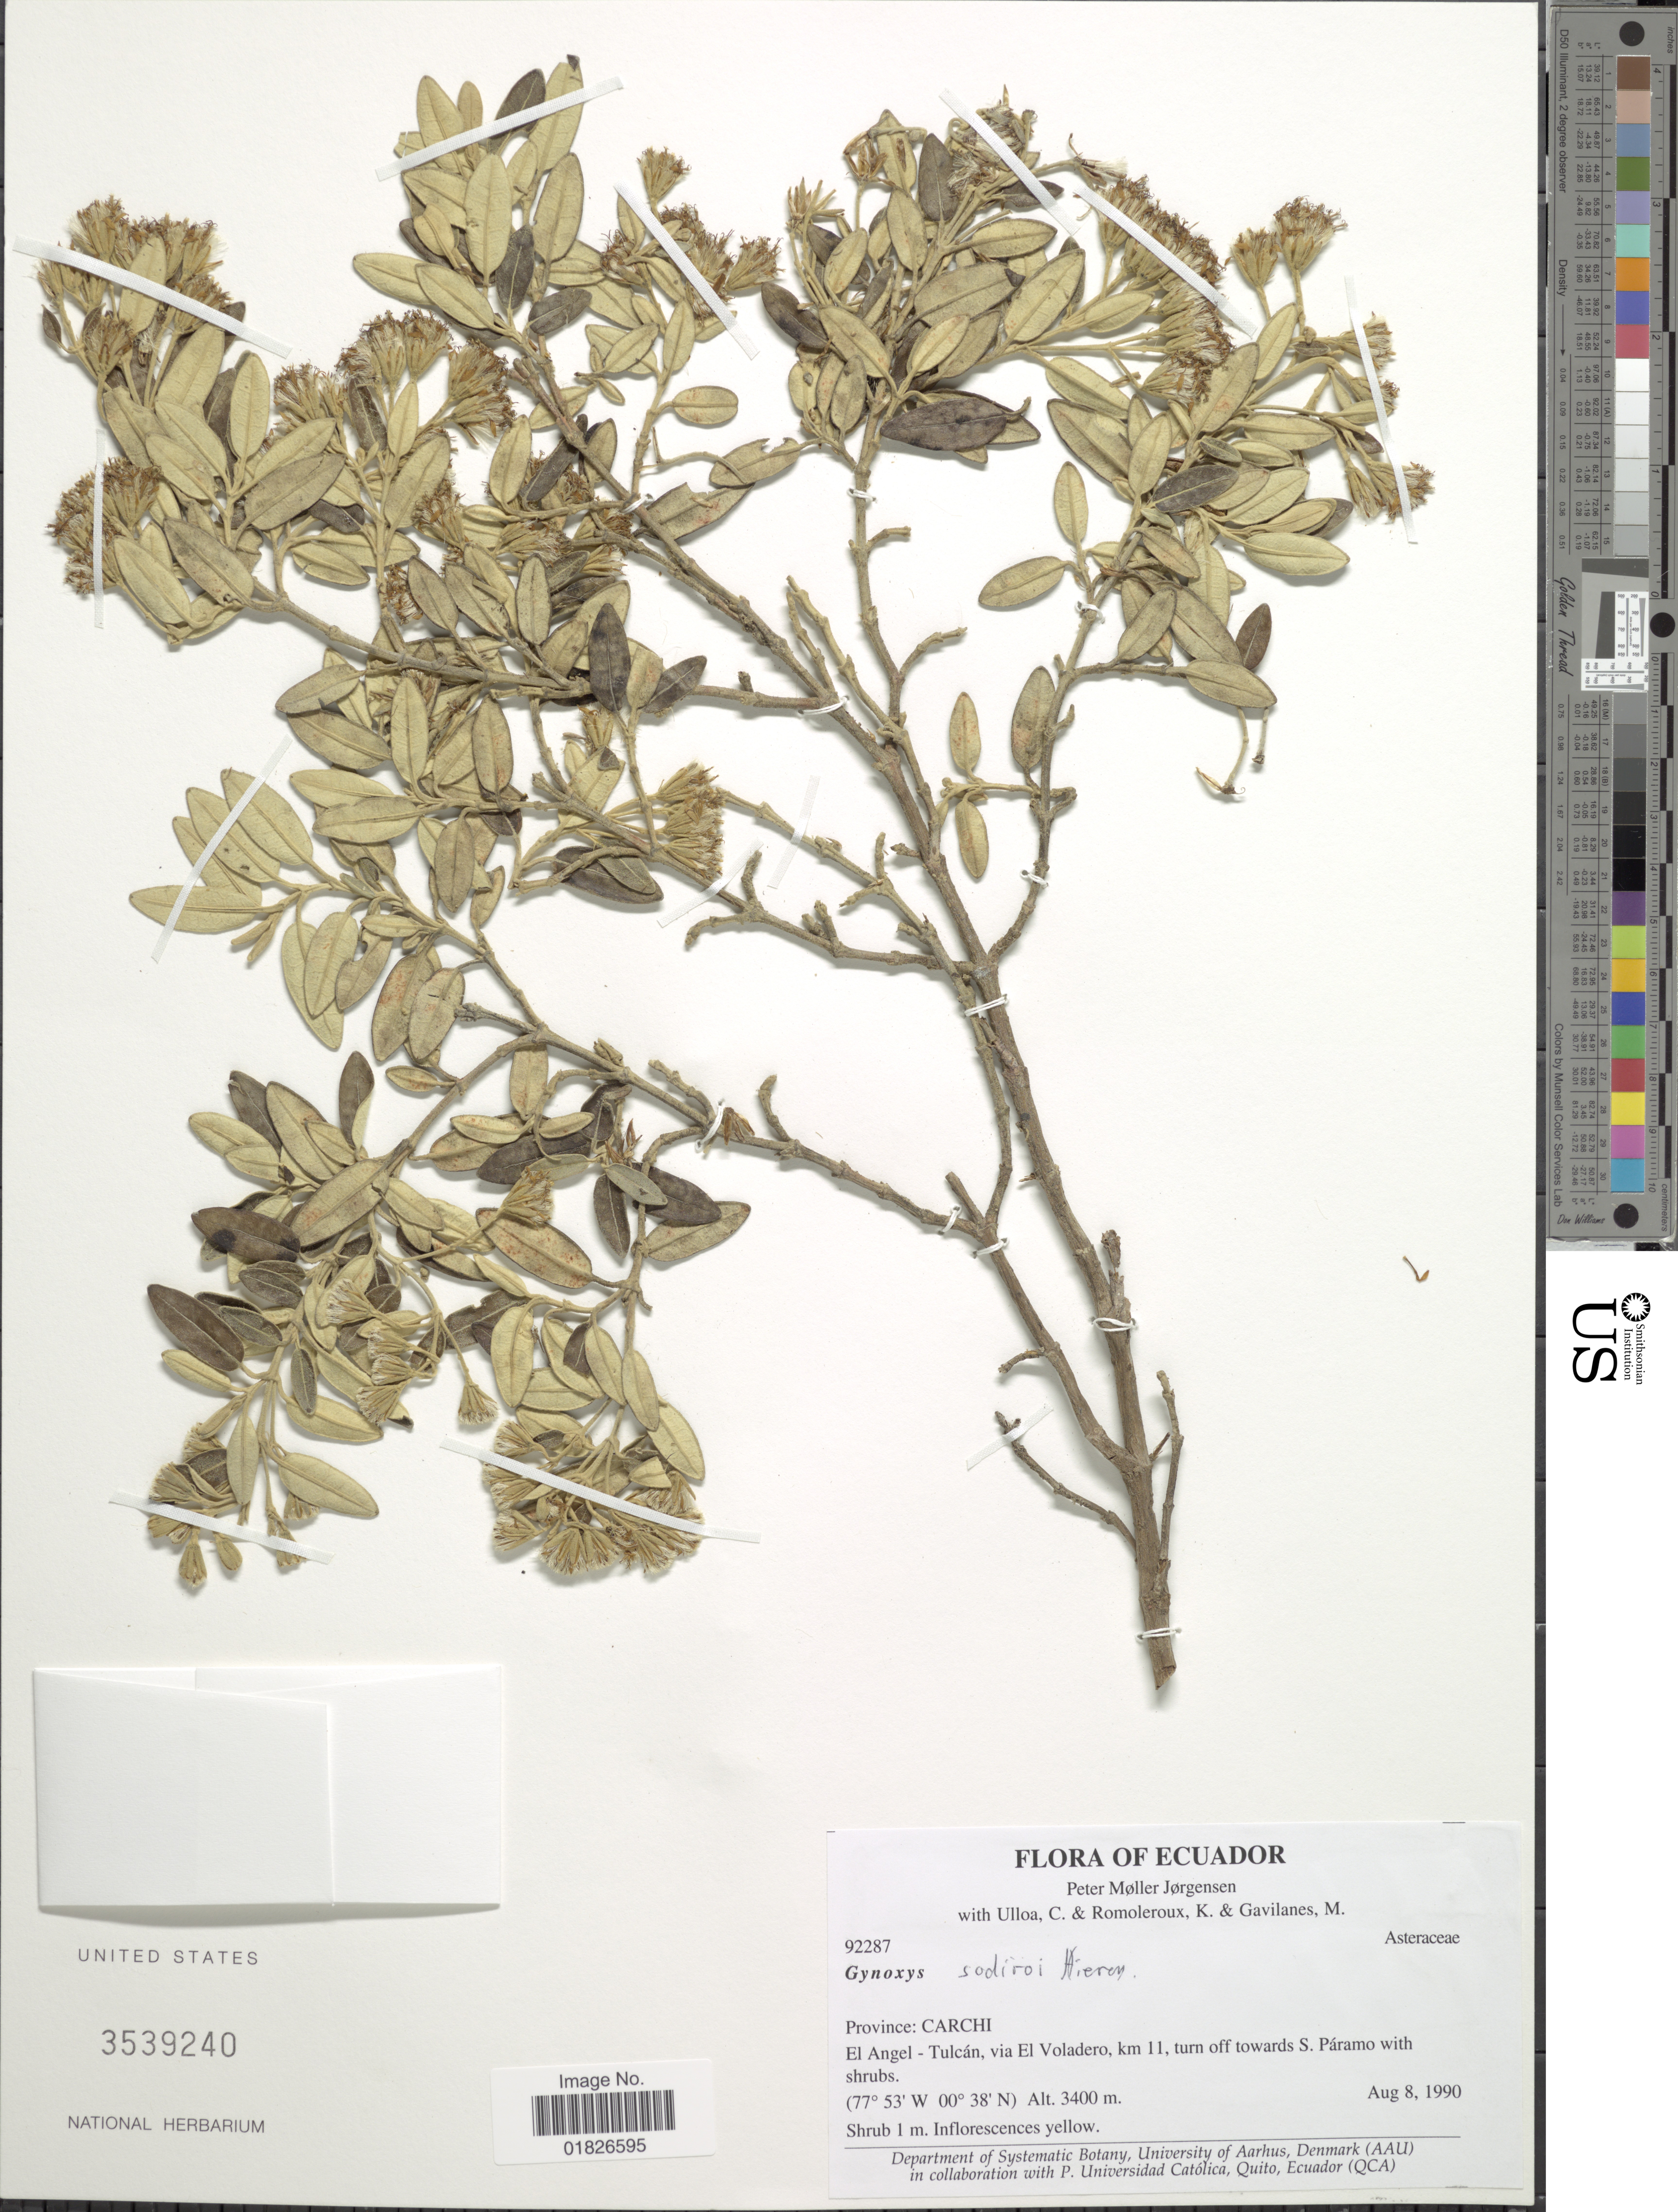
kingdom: Plantae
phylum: Tracheophyta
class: Magnoliopsida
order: Asterales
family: Asteraceae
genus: Gynoxys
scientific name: Gynoxys sodiroi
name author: Hieron.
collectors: P. M. Jørgensen, C. Ulloa, K. Romolerloux & M. Gavilanes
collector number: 92287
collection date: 1990-08-08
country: Ecuador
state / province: Carchi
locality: El Angel-Tulcan, via El Voladero, km 11, turn off towards S. Paramo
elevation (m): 3400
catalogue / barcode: US 3539240